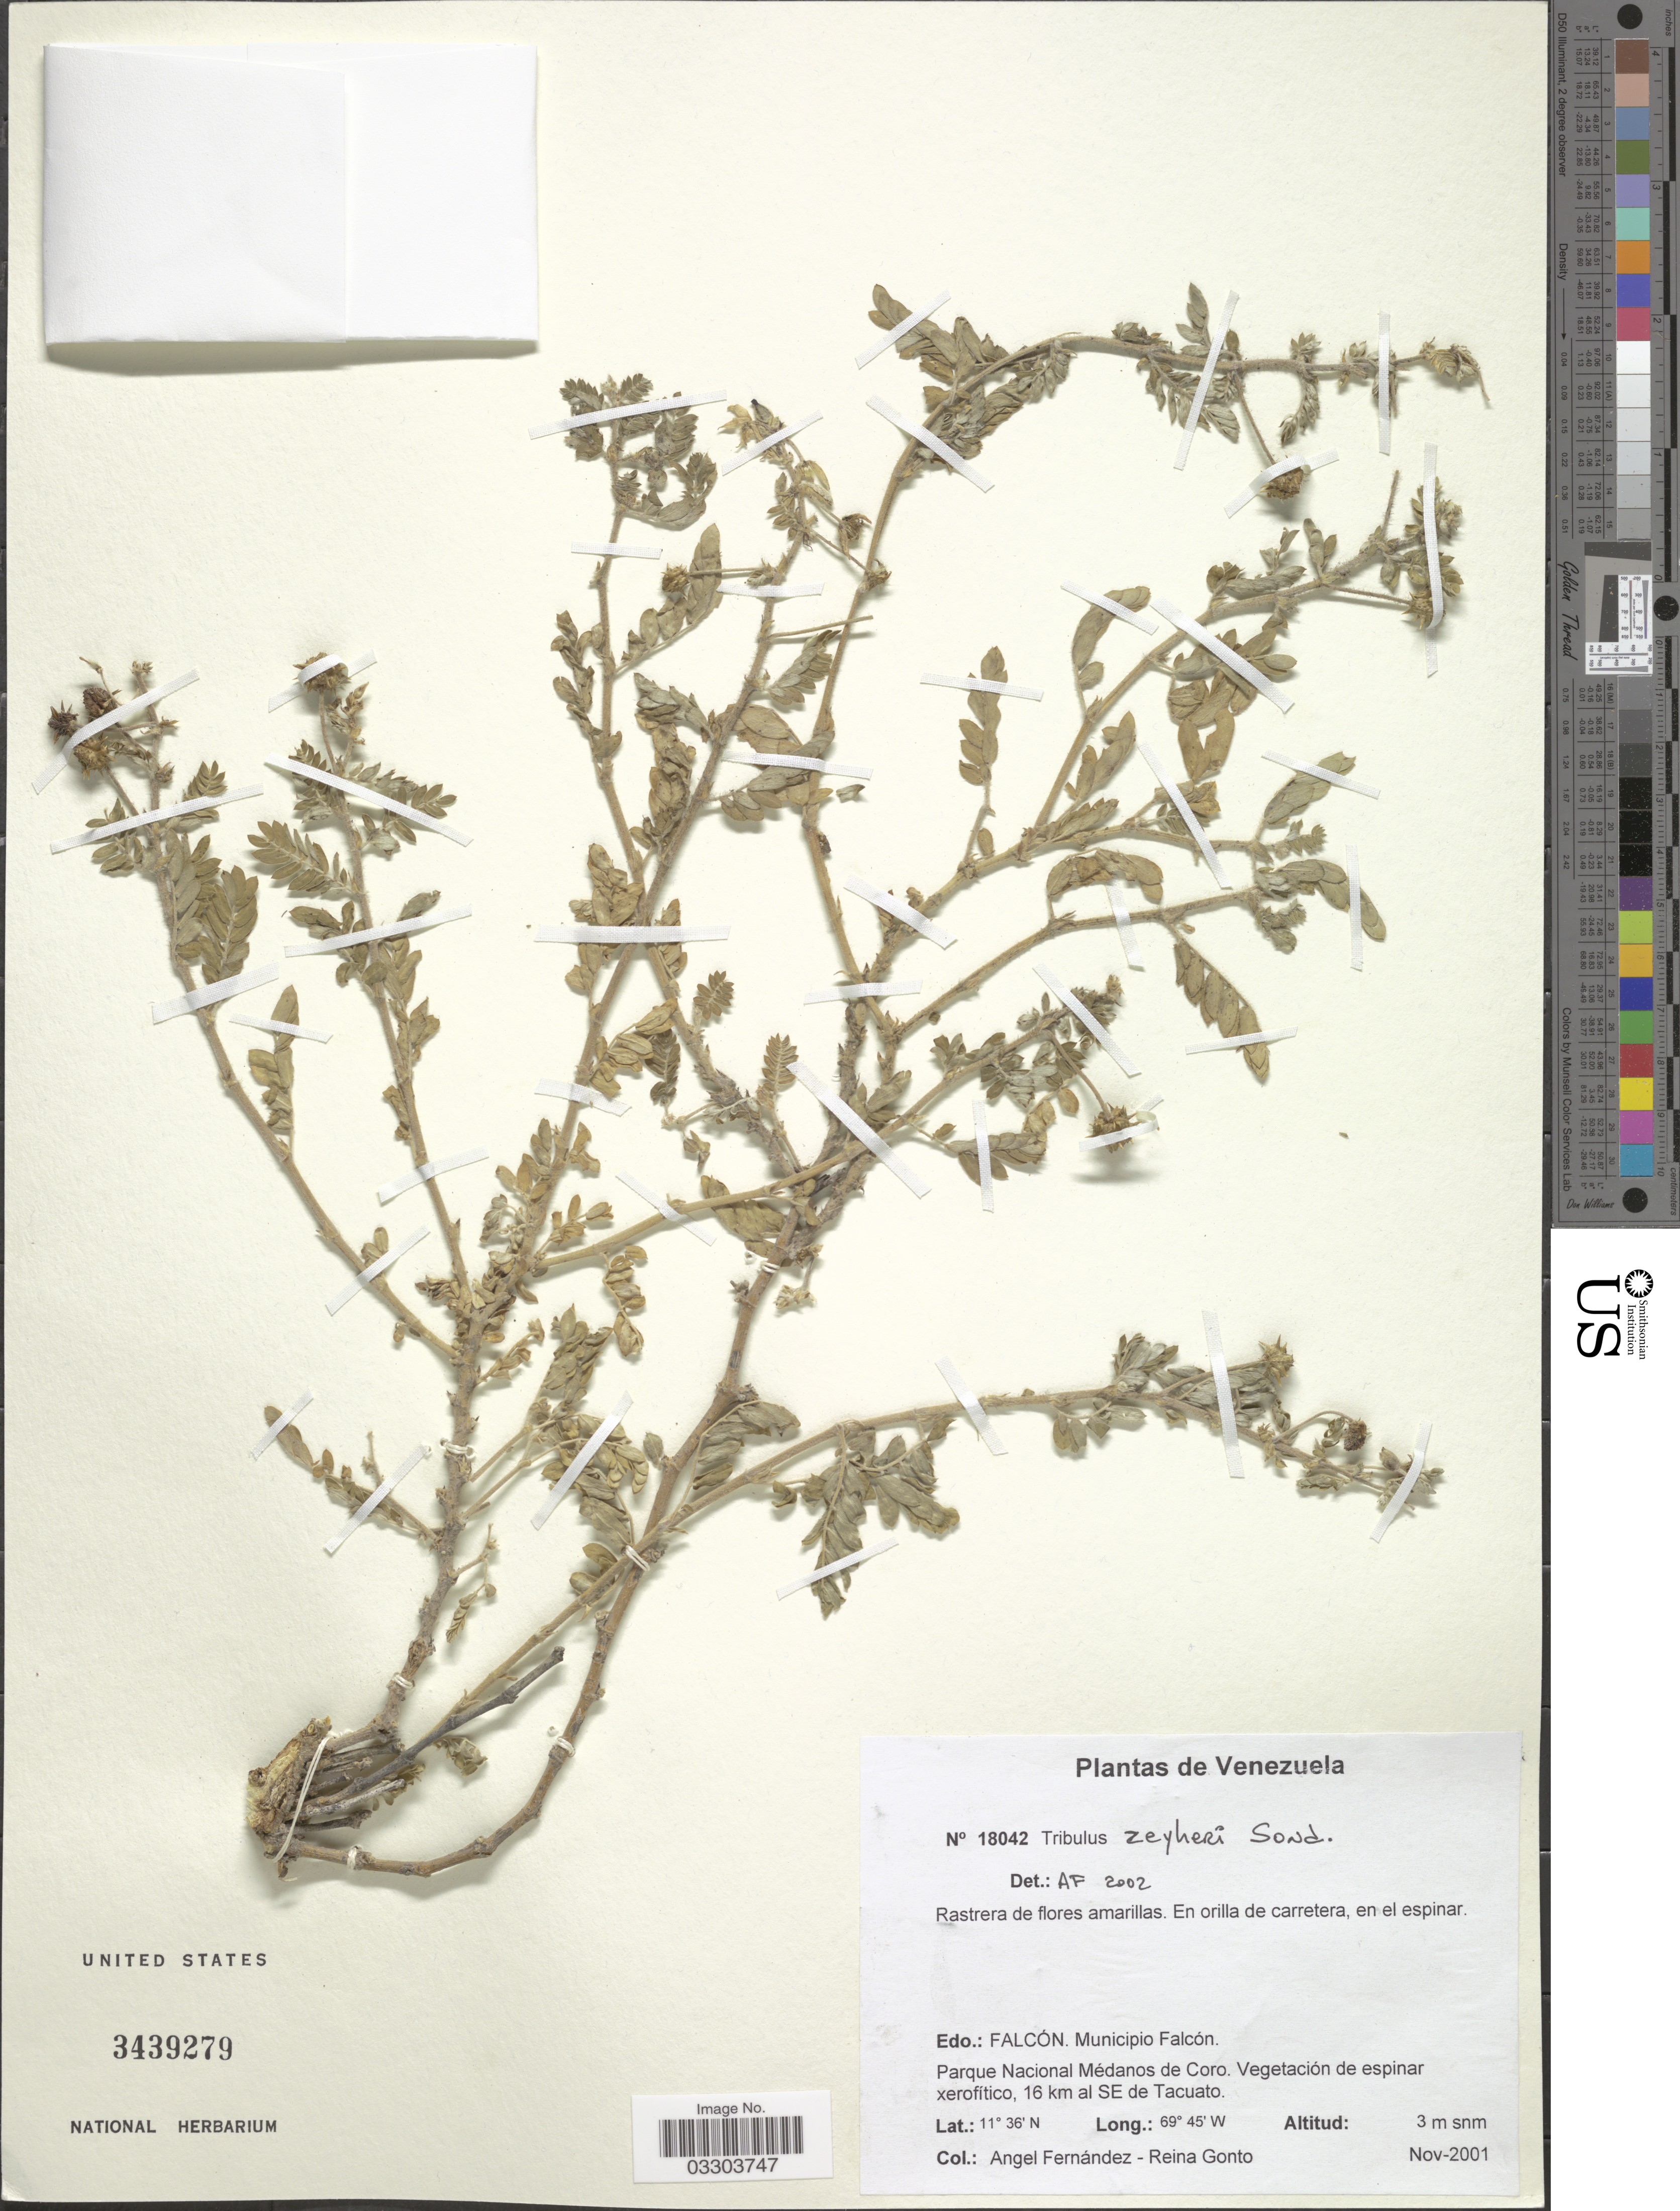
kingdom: Plantae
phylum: Tracheophyta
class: Magnoliopsida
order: Zygophyllales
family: Zygophyllaceae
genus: Tribulus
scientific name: Tribulus sp.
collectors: Á. Fernández & R. Gonto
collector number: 18042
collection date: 2001-11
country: Venezuela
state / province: Falcón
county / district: Falcón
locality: Municipio Falcón. Parque Nacional Médanos de Coro. 16 km al SE de Tacuato.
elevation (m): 3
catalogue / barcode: US 3439279